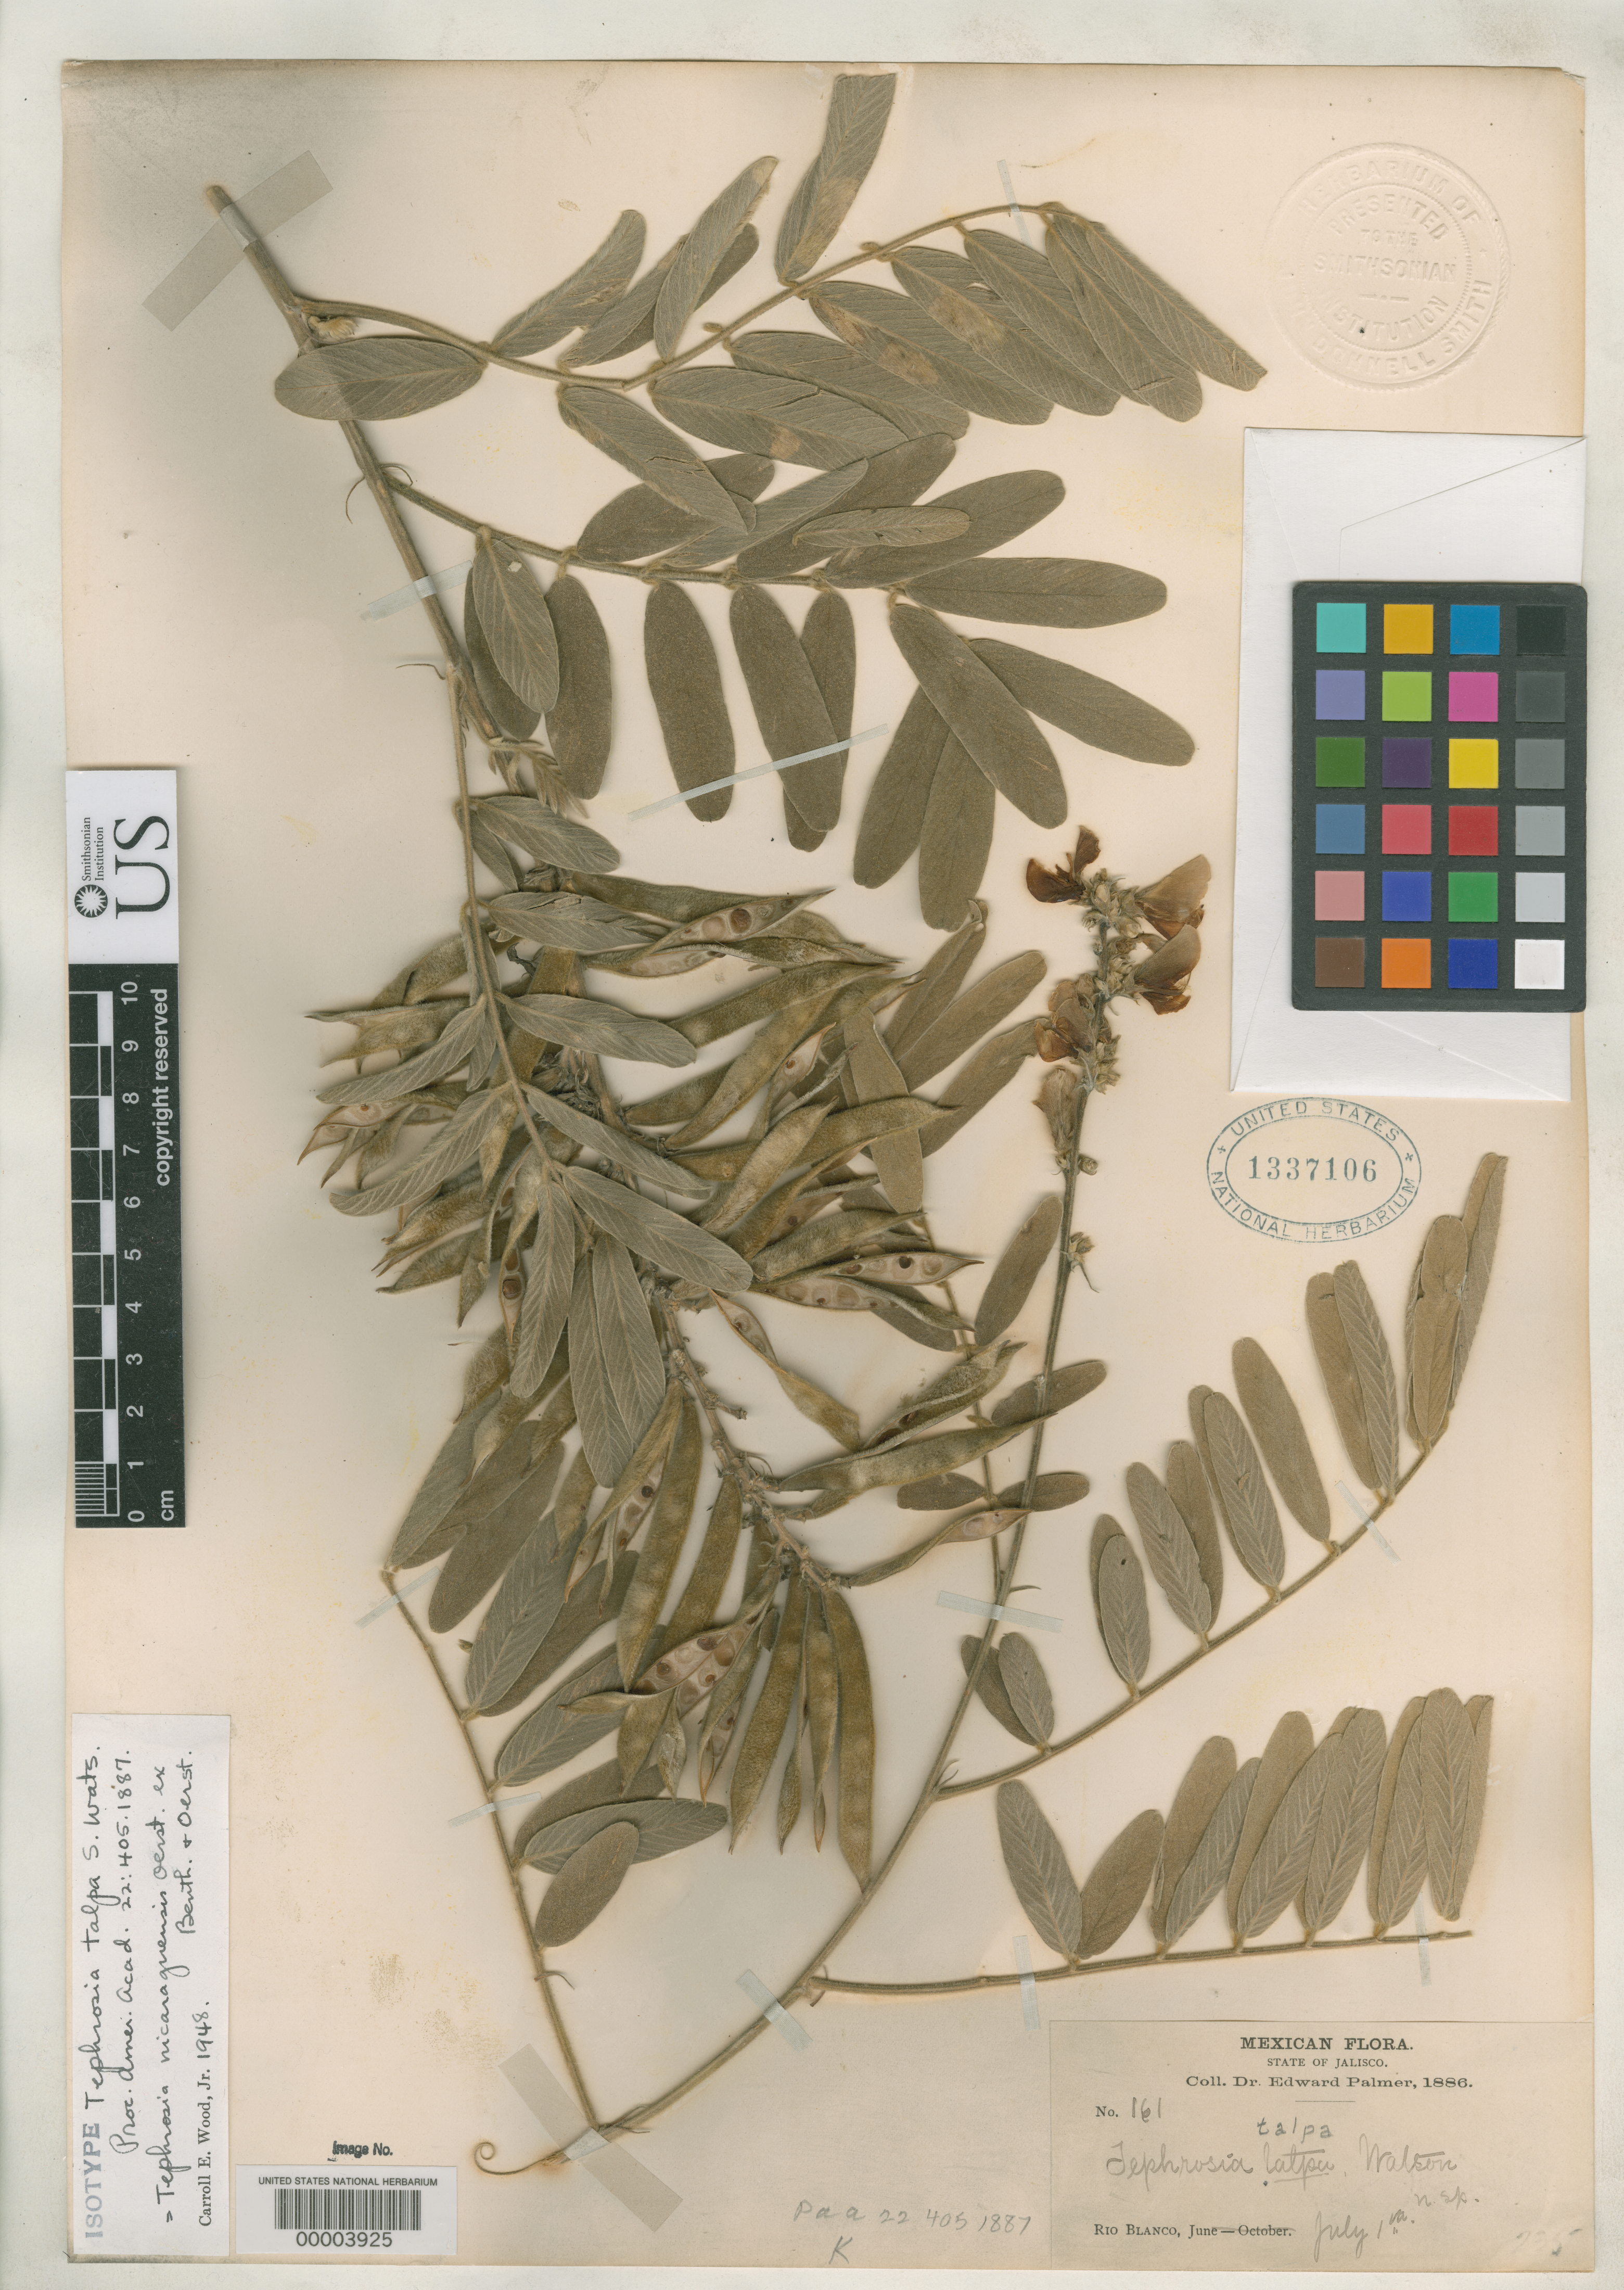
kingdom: Plantae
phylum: Tracheophyta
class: Magnoliopsida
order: Fabales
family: Fabaceae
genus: Tephrosia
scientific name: Tephrosia talpa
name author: S. Watson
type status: Isotype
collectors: E. Palmer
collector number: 161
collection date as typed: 01 Jul 1886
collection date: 1886-07-01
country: Mexico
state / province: Jalisco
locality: Rio Blanco.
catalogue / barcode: US 1337106